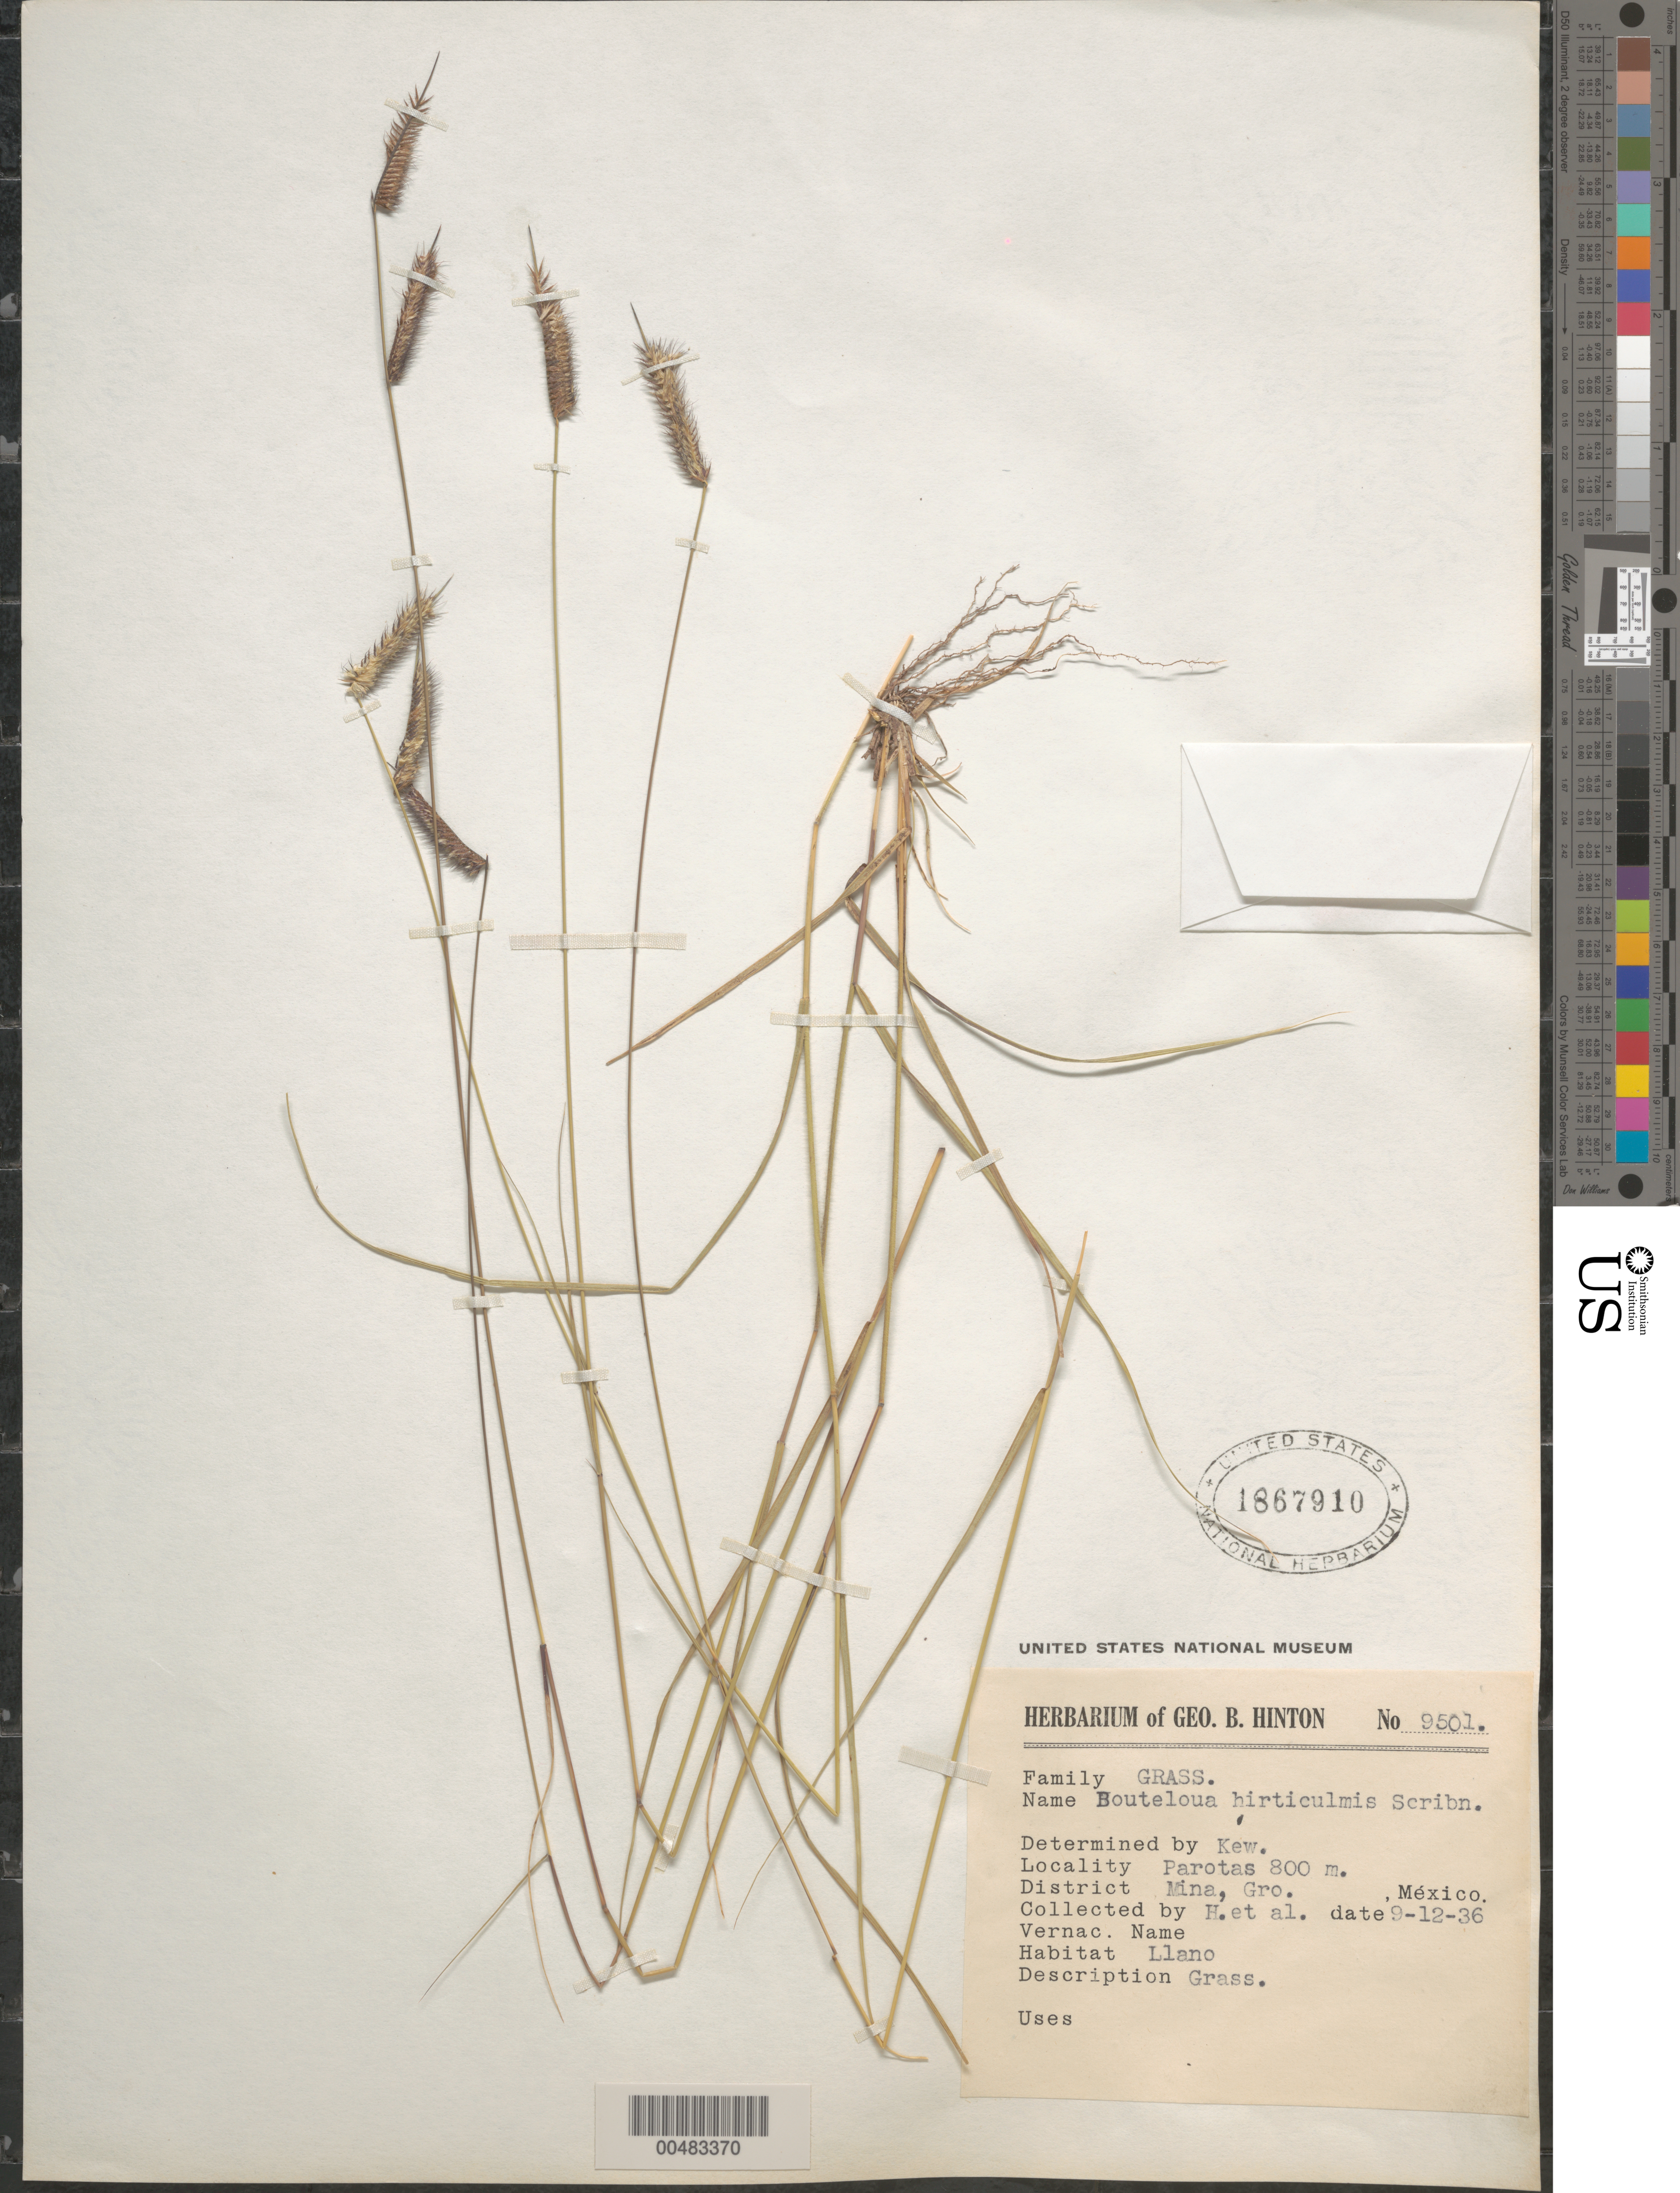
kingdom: Plantae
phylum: Tracheophyta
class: Liliopsida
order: Poales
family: Poaceae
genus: Bouteloua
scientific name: Bouteloua hirsuta var. glandulosa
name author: (Cerv.) Gould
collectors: G. B. Hinton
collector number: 9501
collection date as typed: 12 Sep 1936 or 9 Dec 1936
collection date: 1936-09-12 or 1936-12-09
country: Mexico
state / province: Guerrero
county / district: Mina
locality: Parotas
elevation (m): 800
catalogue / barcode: US 1867910